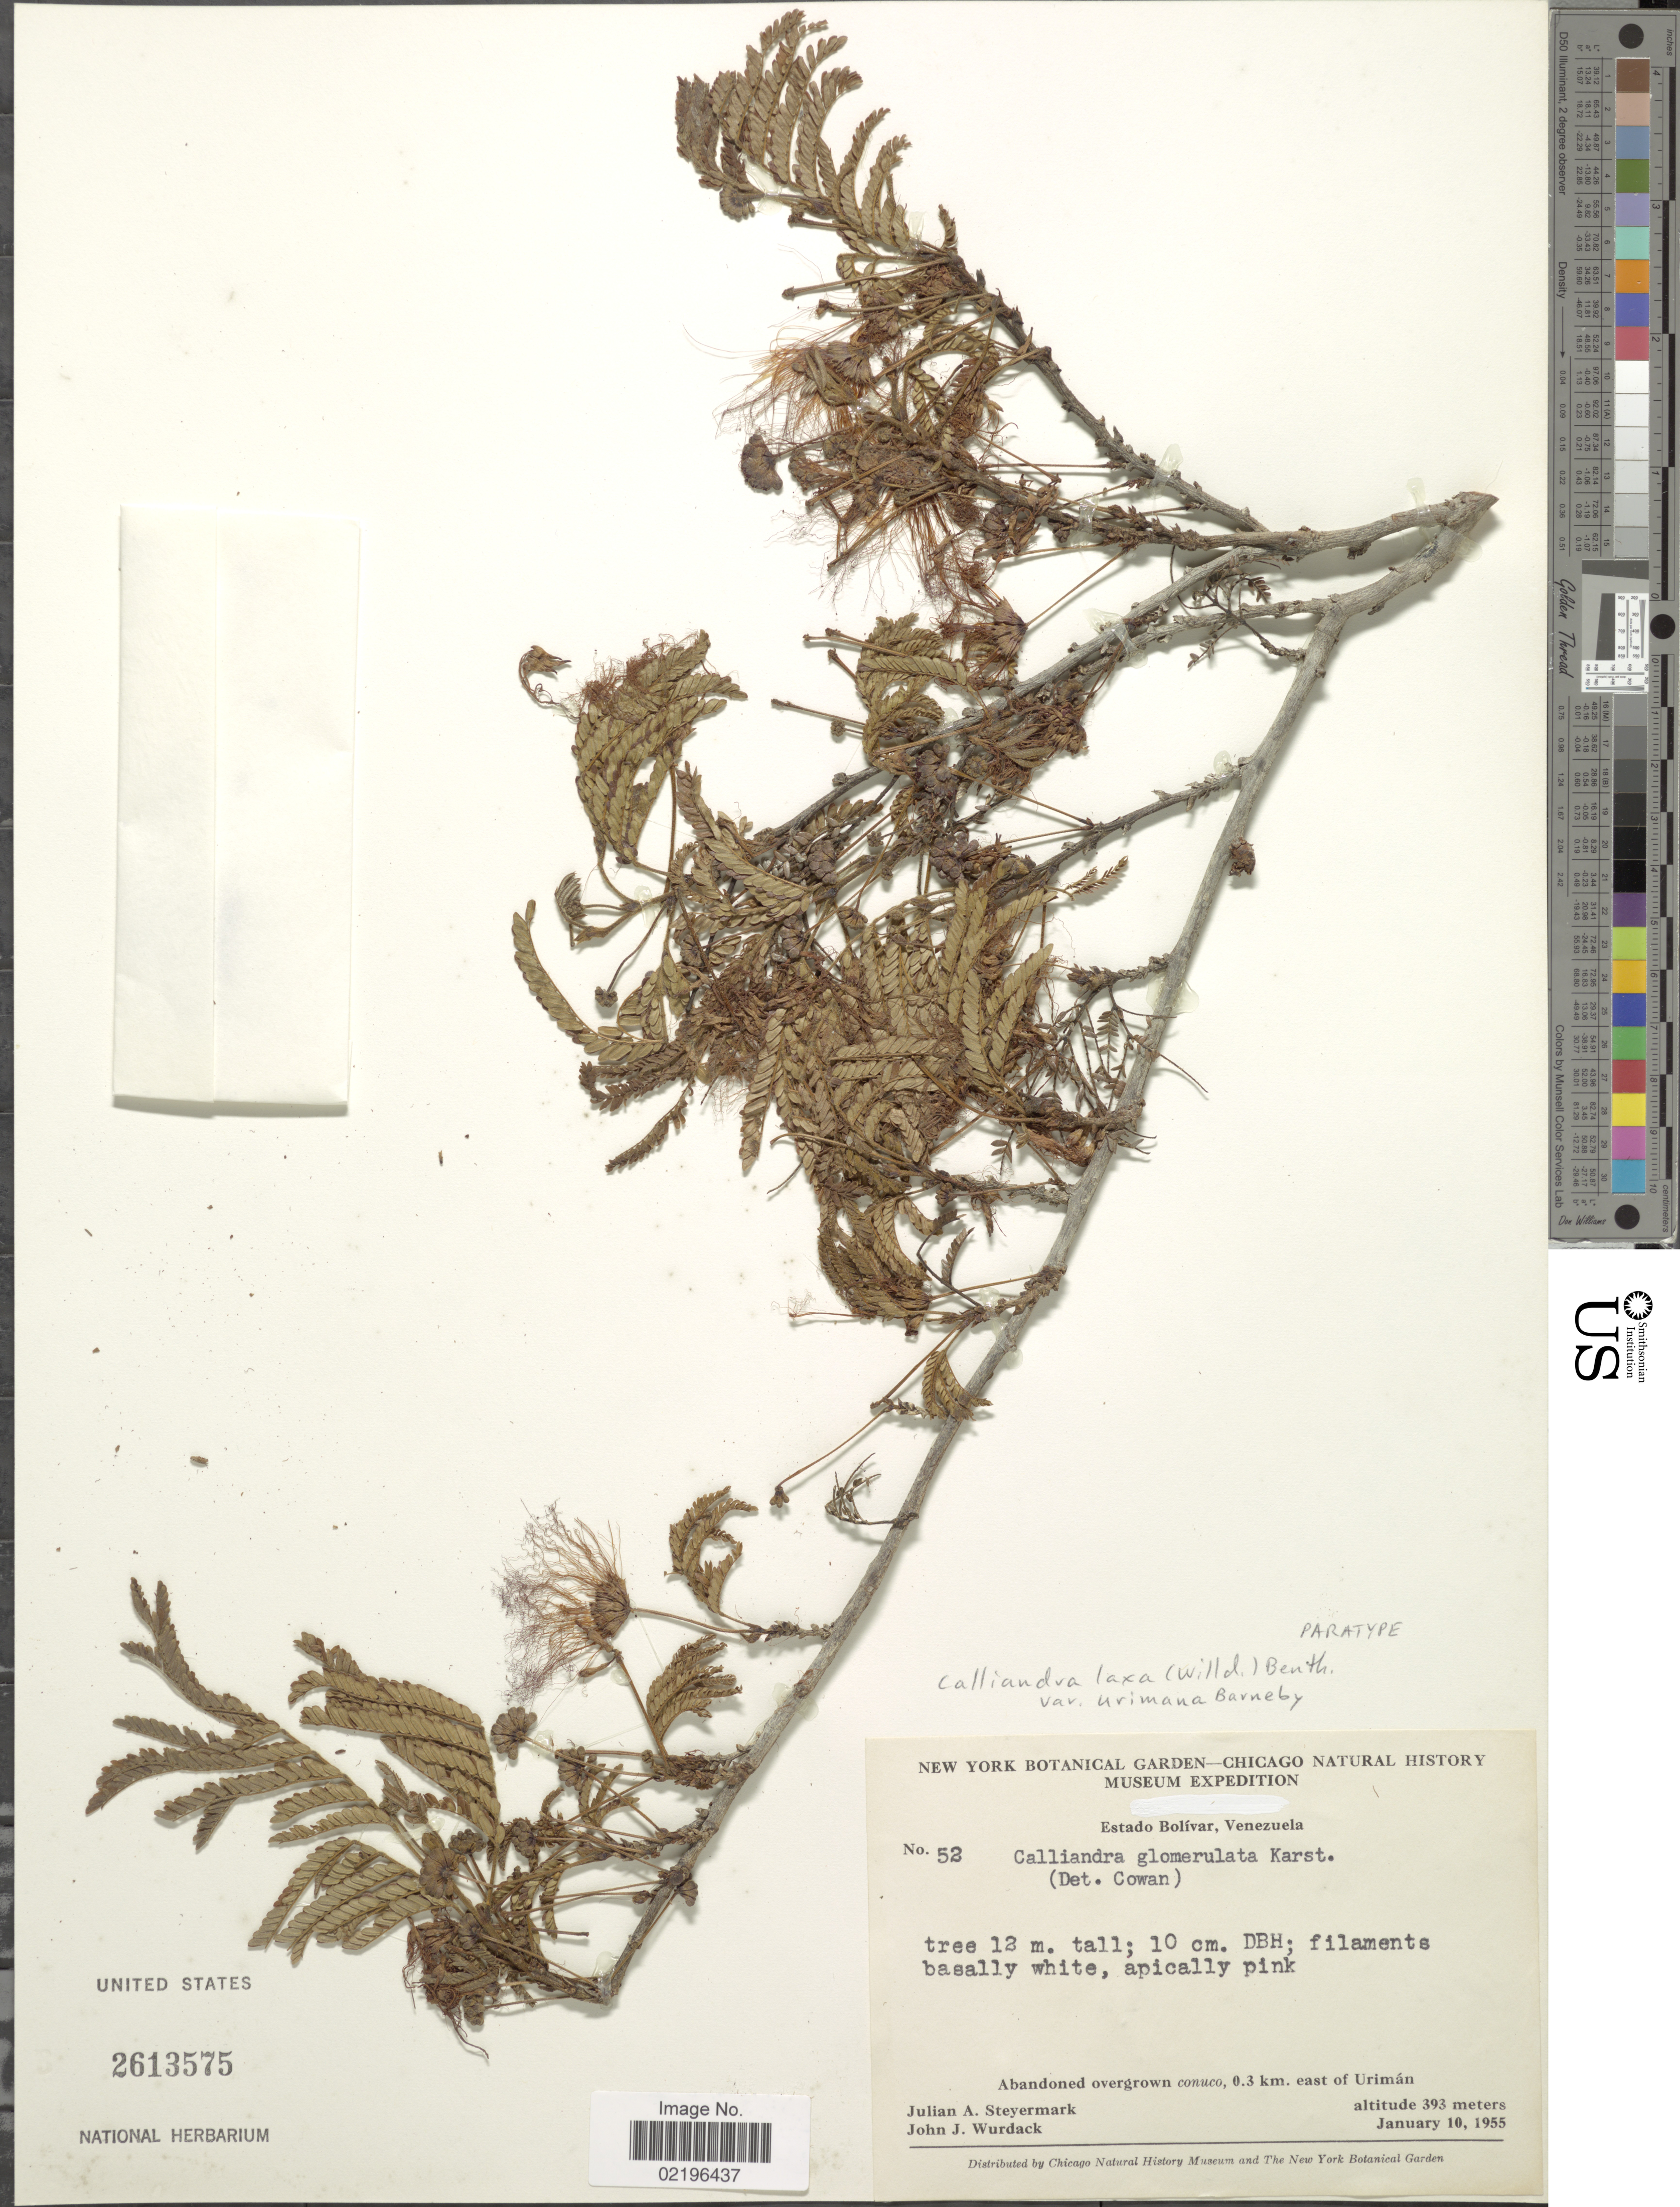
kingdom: Plantae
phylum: Tracheophyta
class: Magnoliopsida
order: Fabales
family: Fabaceae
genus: Calliandra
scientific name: Calliandra laxa var. urimana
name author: Barneby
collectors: J. Steyermark & J. J. Wurdack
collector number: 52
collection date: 1955-01-10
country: Venezuela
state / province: Bolivar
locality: Estado Bolivar. Abandoned overgrown conuco, 0.3 km. east of Uriman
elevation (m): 393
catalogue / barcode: US 2613575